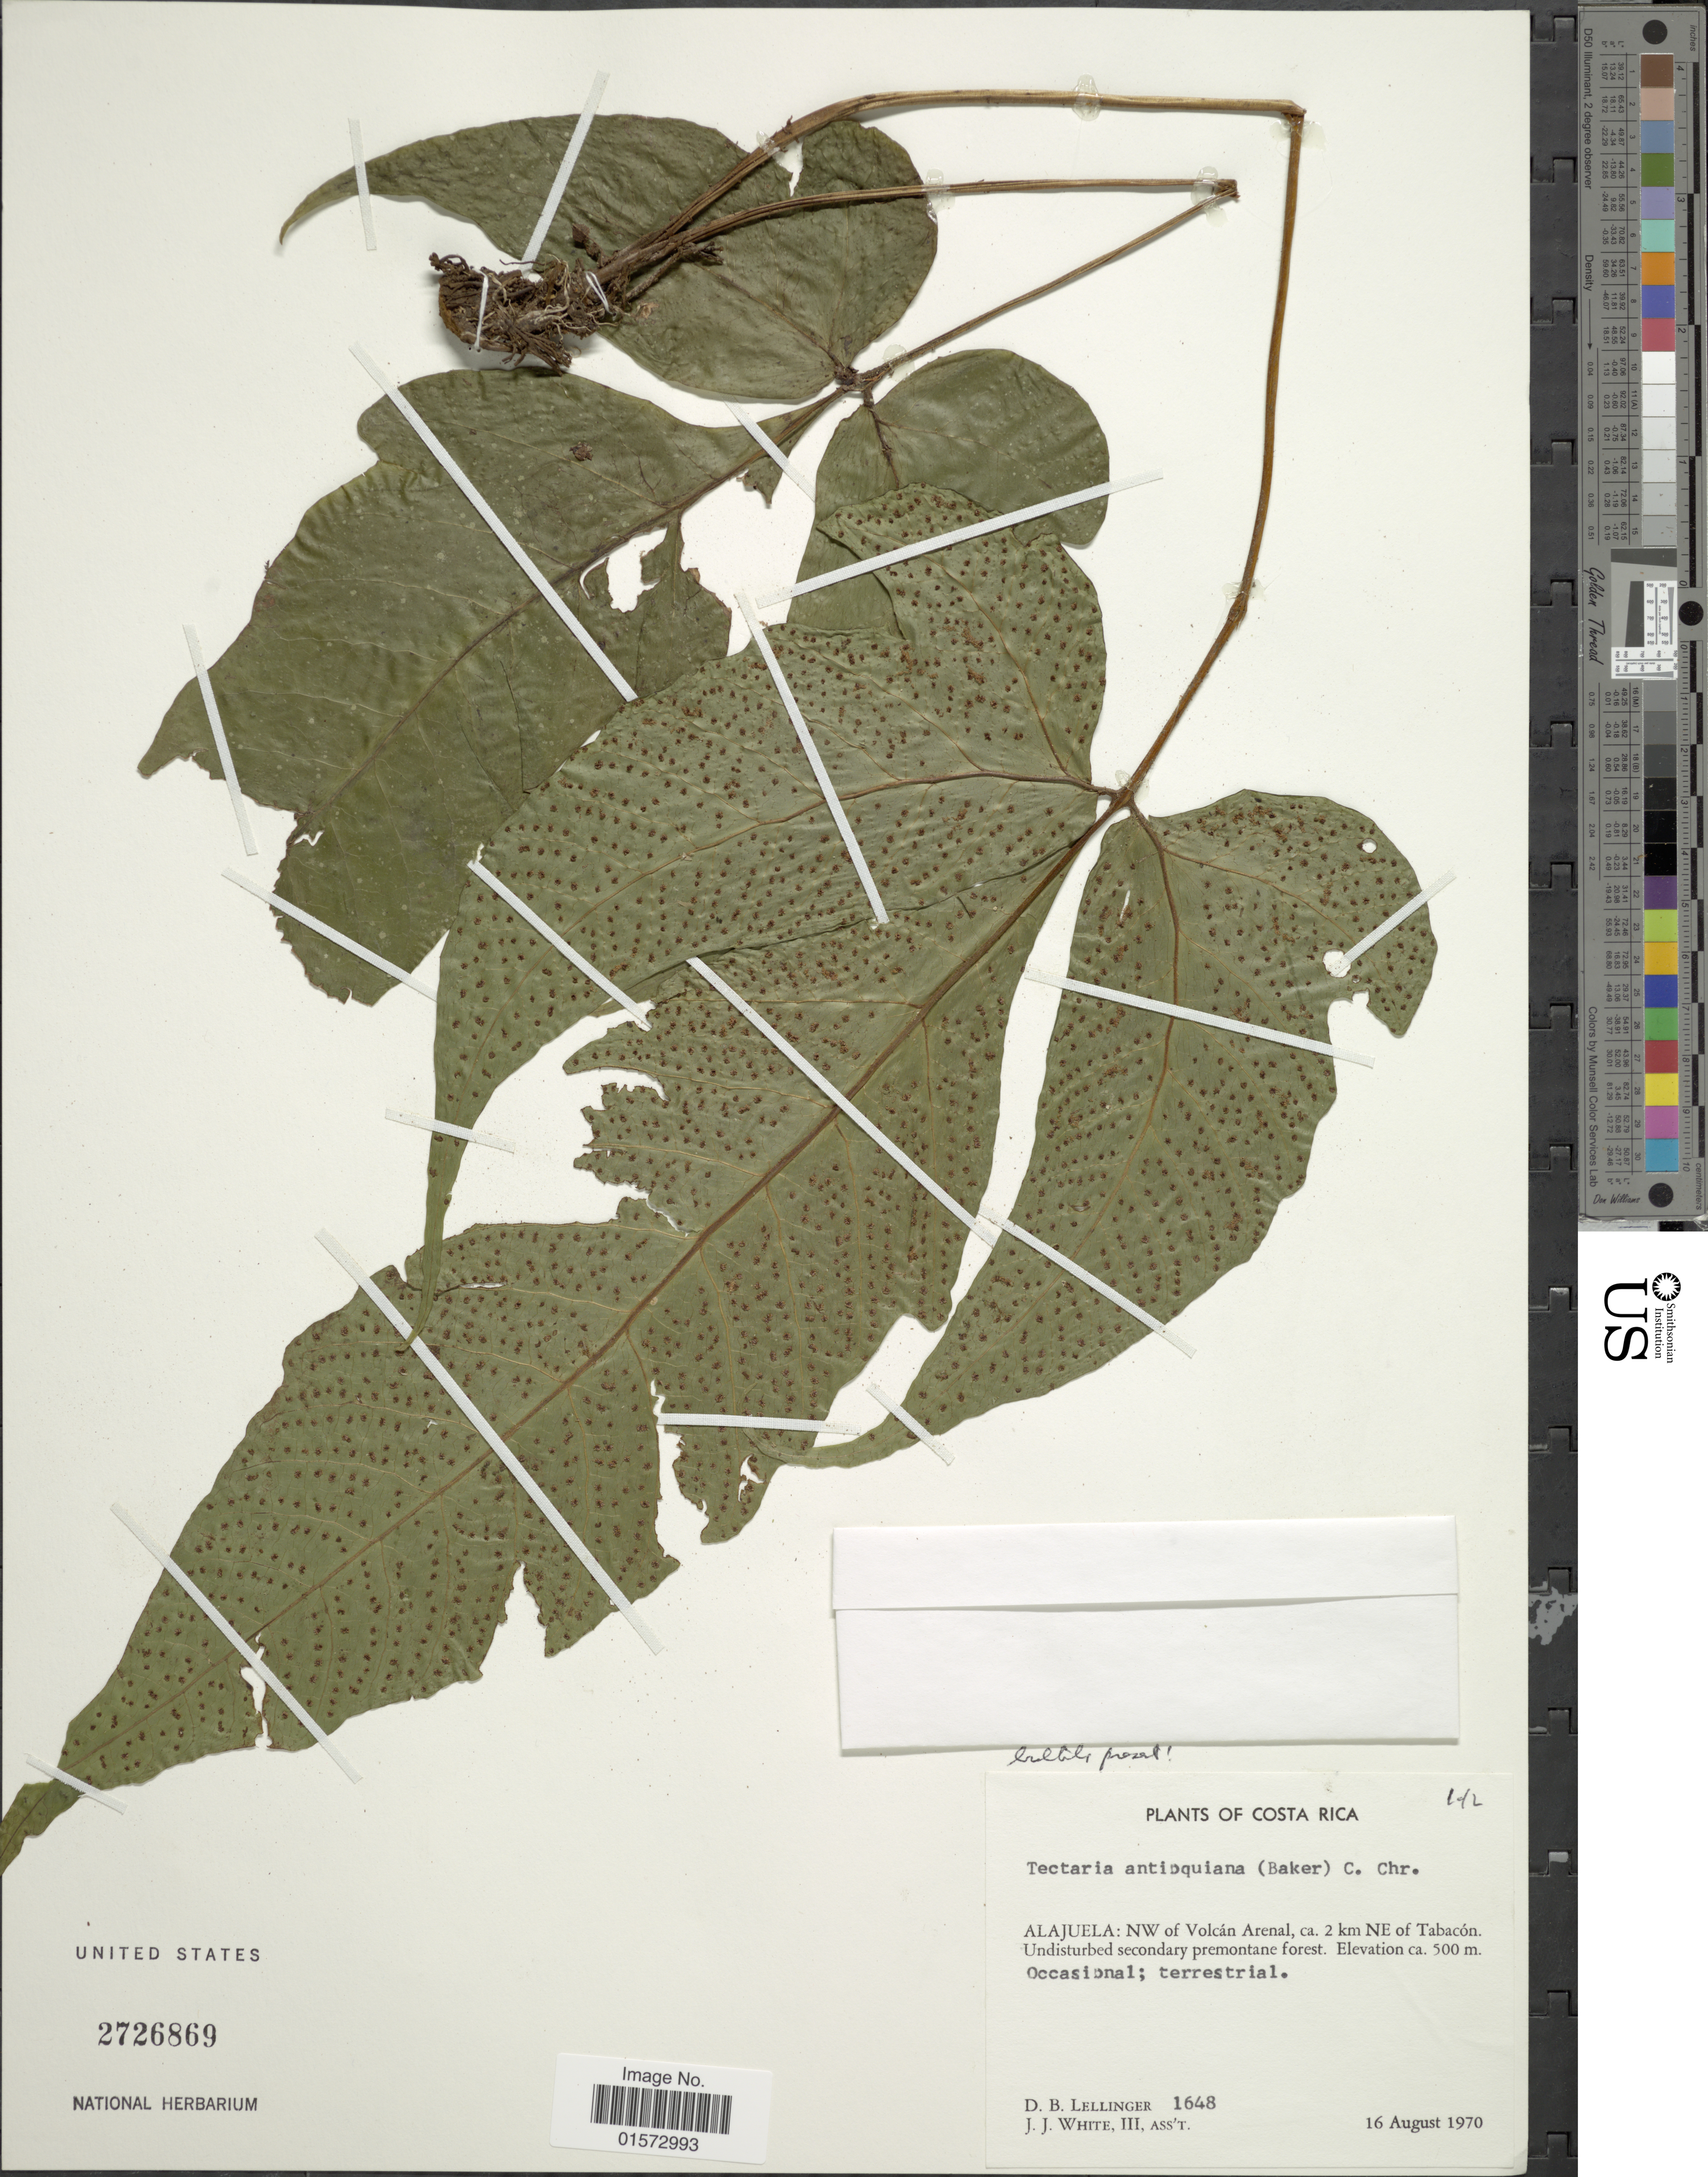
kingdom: Plantae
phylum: Tracheophyta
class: Polypodiopsida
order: Polypodiales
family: Tectariaceae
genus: Tectaria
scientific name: Tectaria antioquiana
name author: (Baker) C. Chr.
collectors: D. B. Lellinger & J. J. White III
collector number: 1648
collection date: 1970-08-16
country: Costa Rica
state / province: Alajuela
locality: NW of Volcán Arenal, ca. 2 km NE of Tabacón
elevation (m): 500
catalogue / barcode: US 2726869